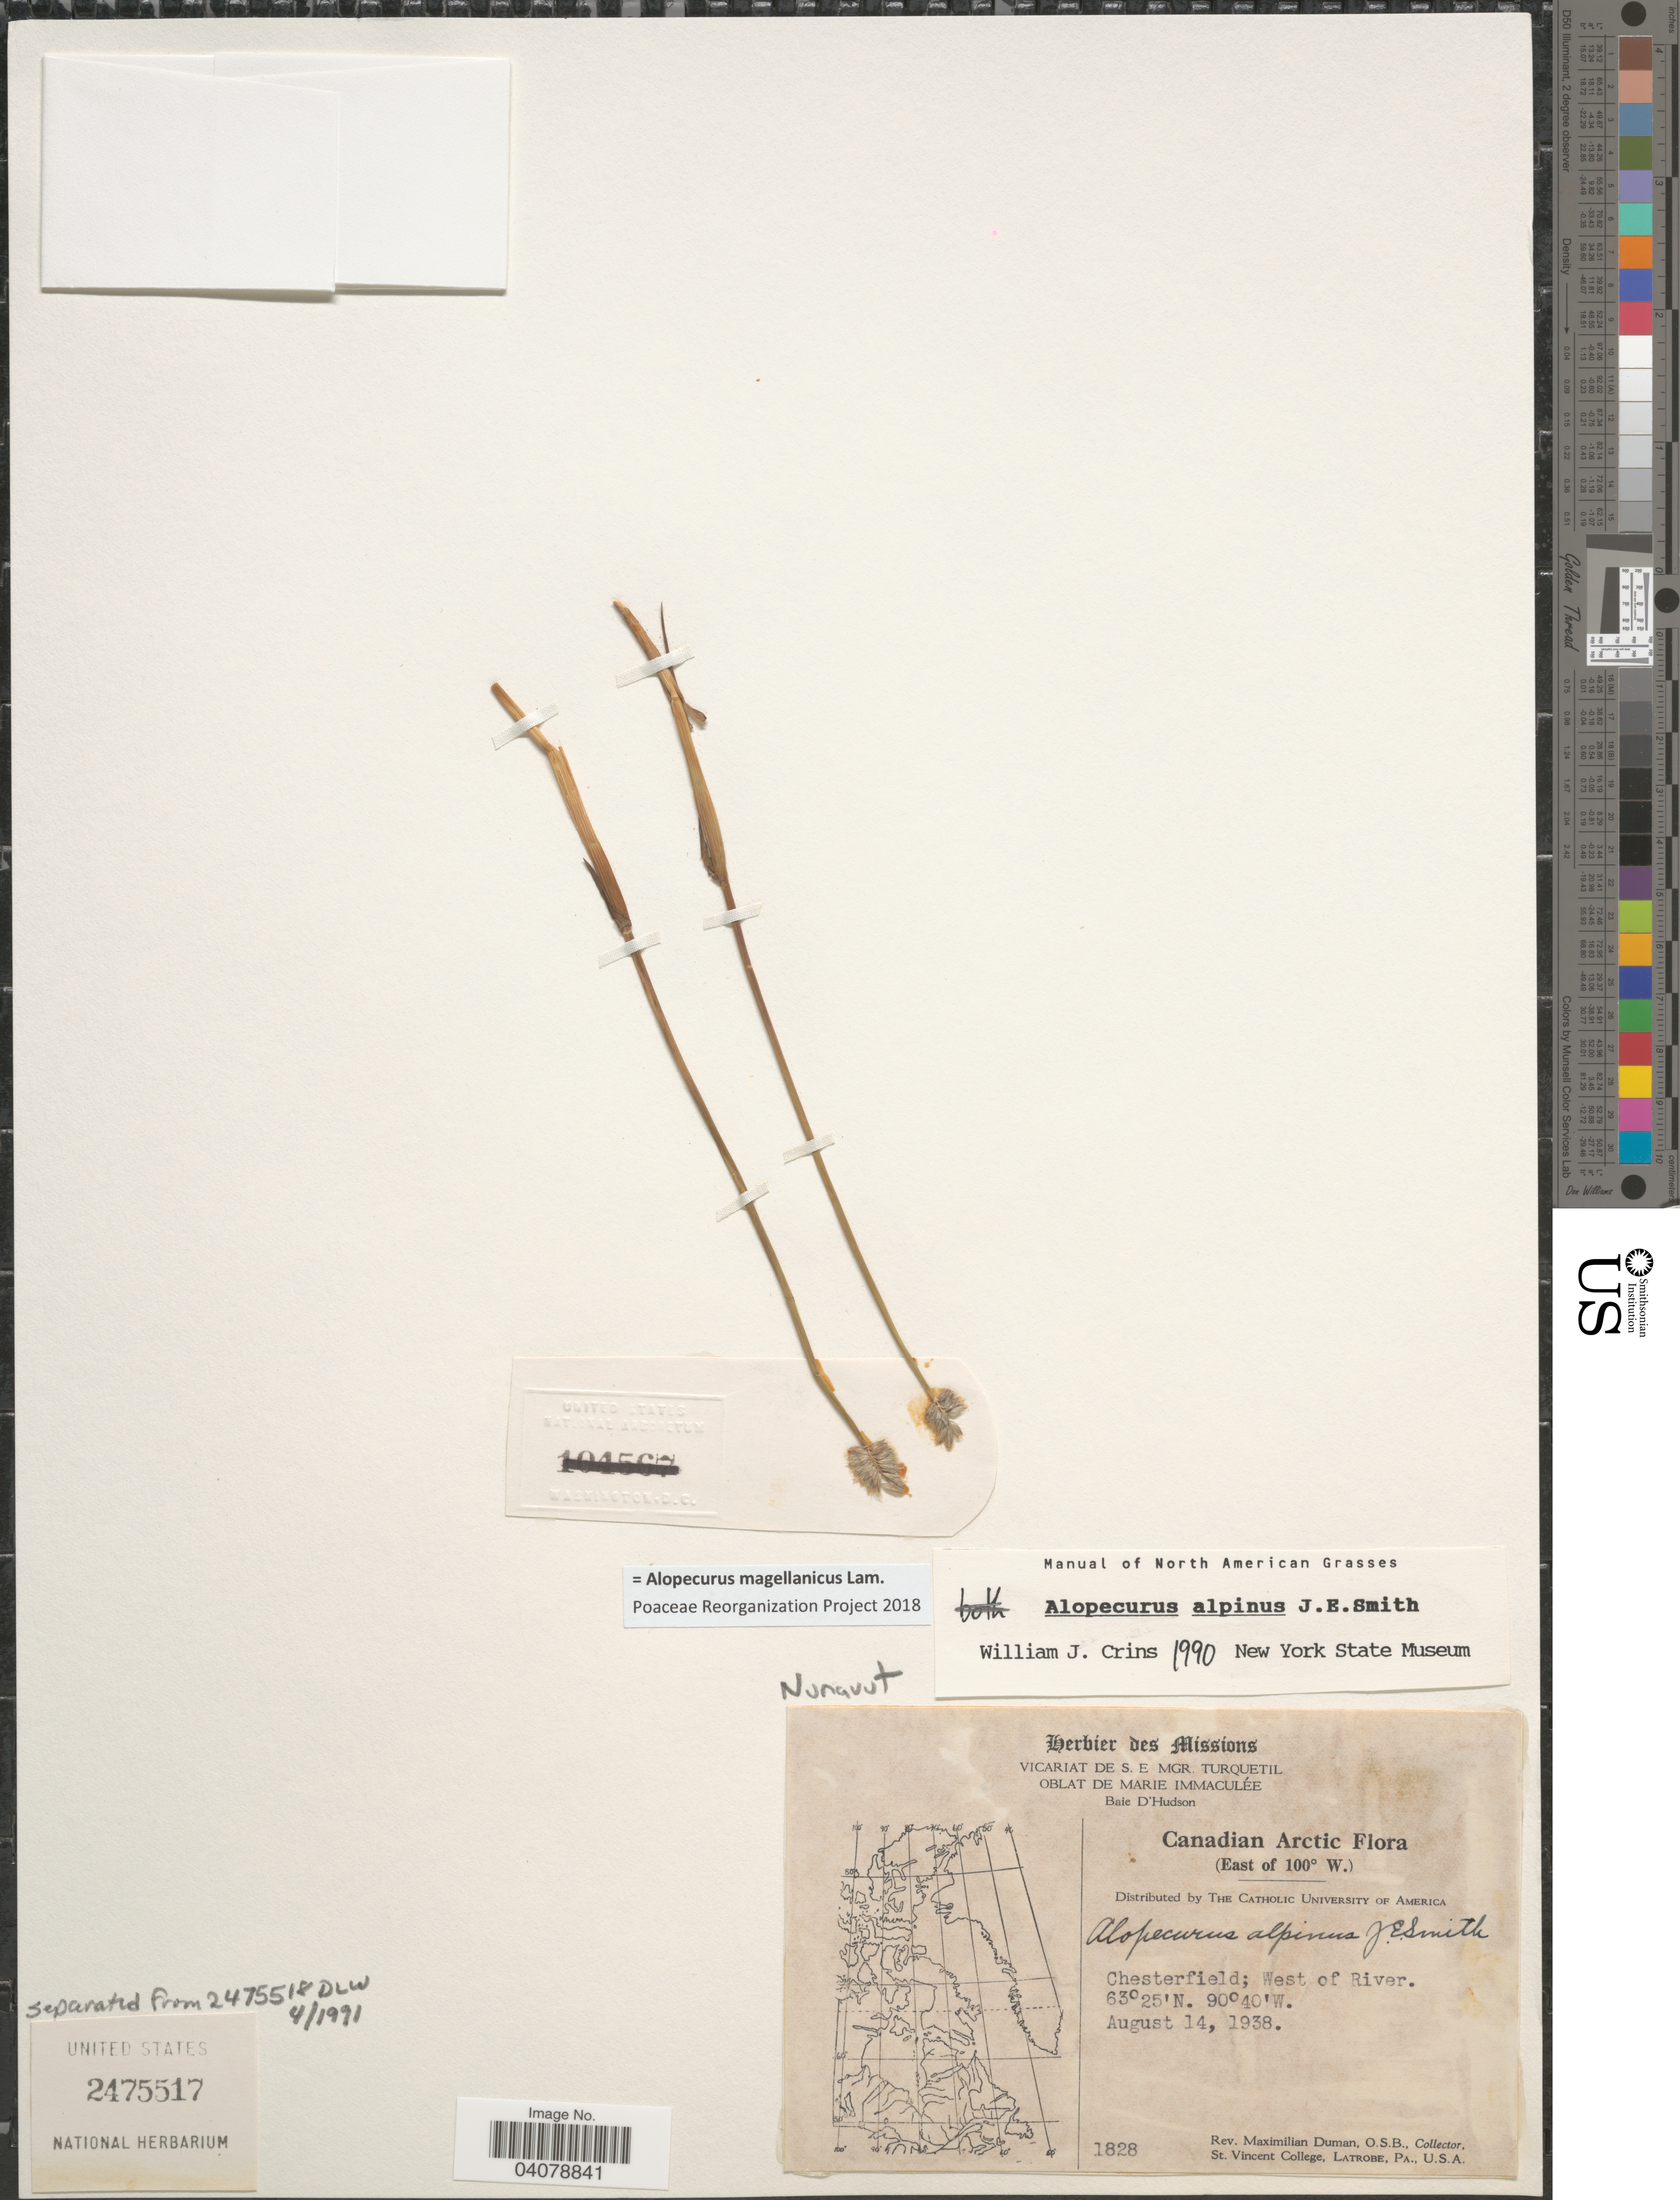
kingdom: Plantae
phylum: Tracheophyta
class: Liliopsida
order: Poales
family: Poaceae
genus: Alopecurus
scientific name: Alopecurus magellanicus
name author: Lam.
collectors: M. Duman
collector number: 1828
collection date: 1938-08-14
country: Canada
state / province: Nunavut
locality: Canadian Arctic. (East of 100° W.) Chesterfield; West of River.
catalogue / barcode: US 2475517